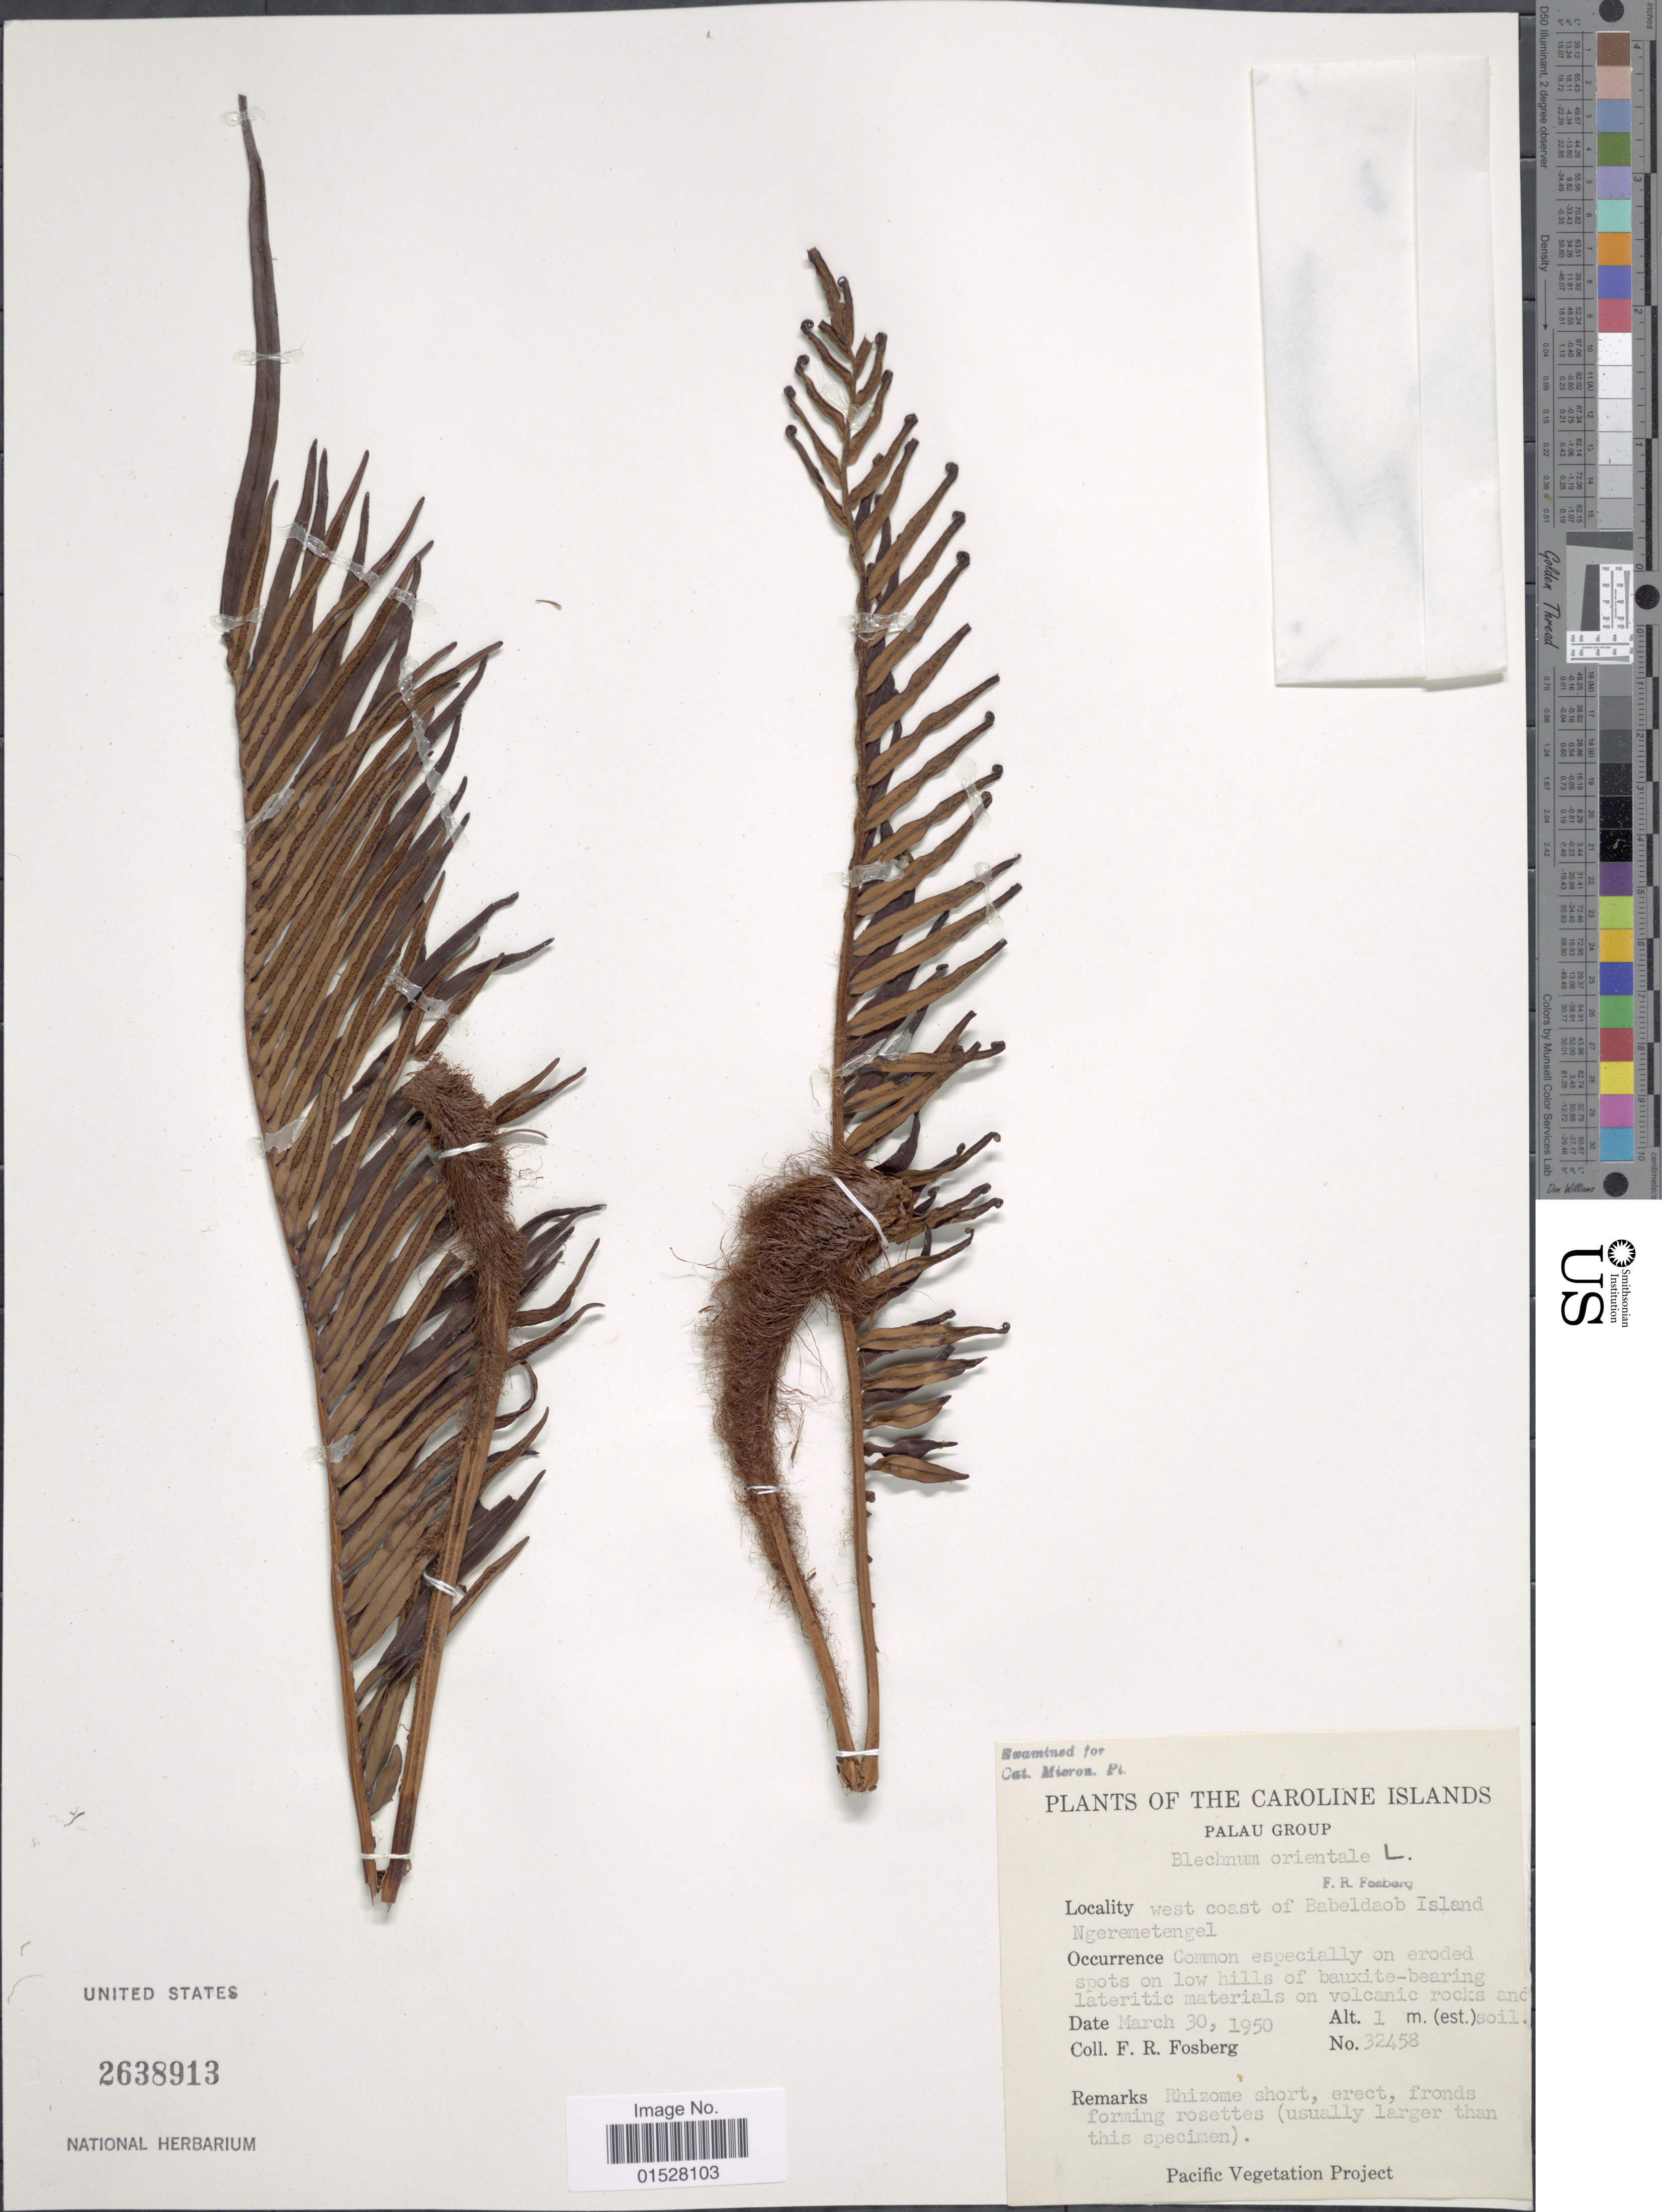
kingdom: Plantae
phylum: Tracheophyta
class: Polypodiopsida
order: Polypodiales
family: Blechnaceae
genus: Blechnum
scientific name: Blechnum orientale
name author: L.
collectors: F. R. Fosberg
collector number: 32458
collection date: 1950-03-30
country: Palau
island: Babeldaob [Babelthuap]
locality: Palau group, Caroline Islands, west coast of Babeldaob Island Ngeremetengel.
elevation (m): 1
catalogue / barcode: US 2638913